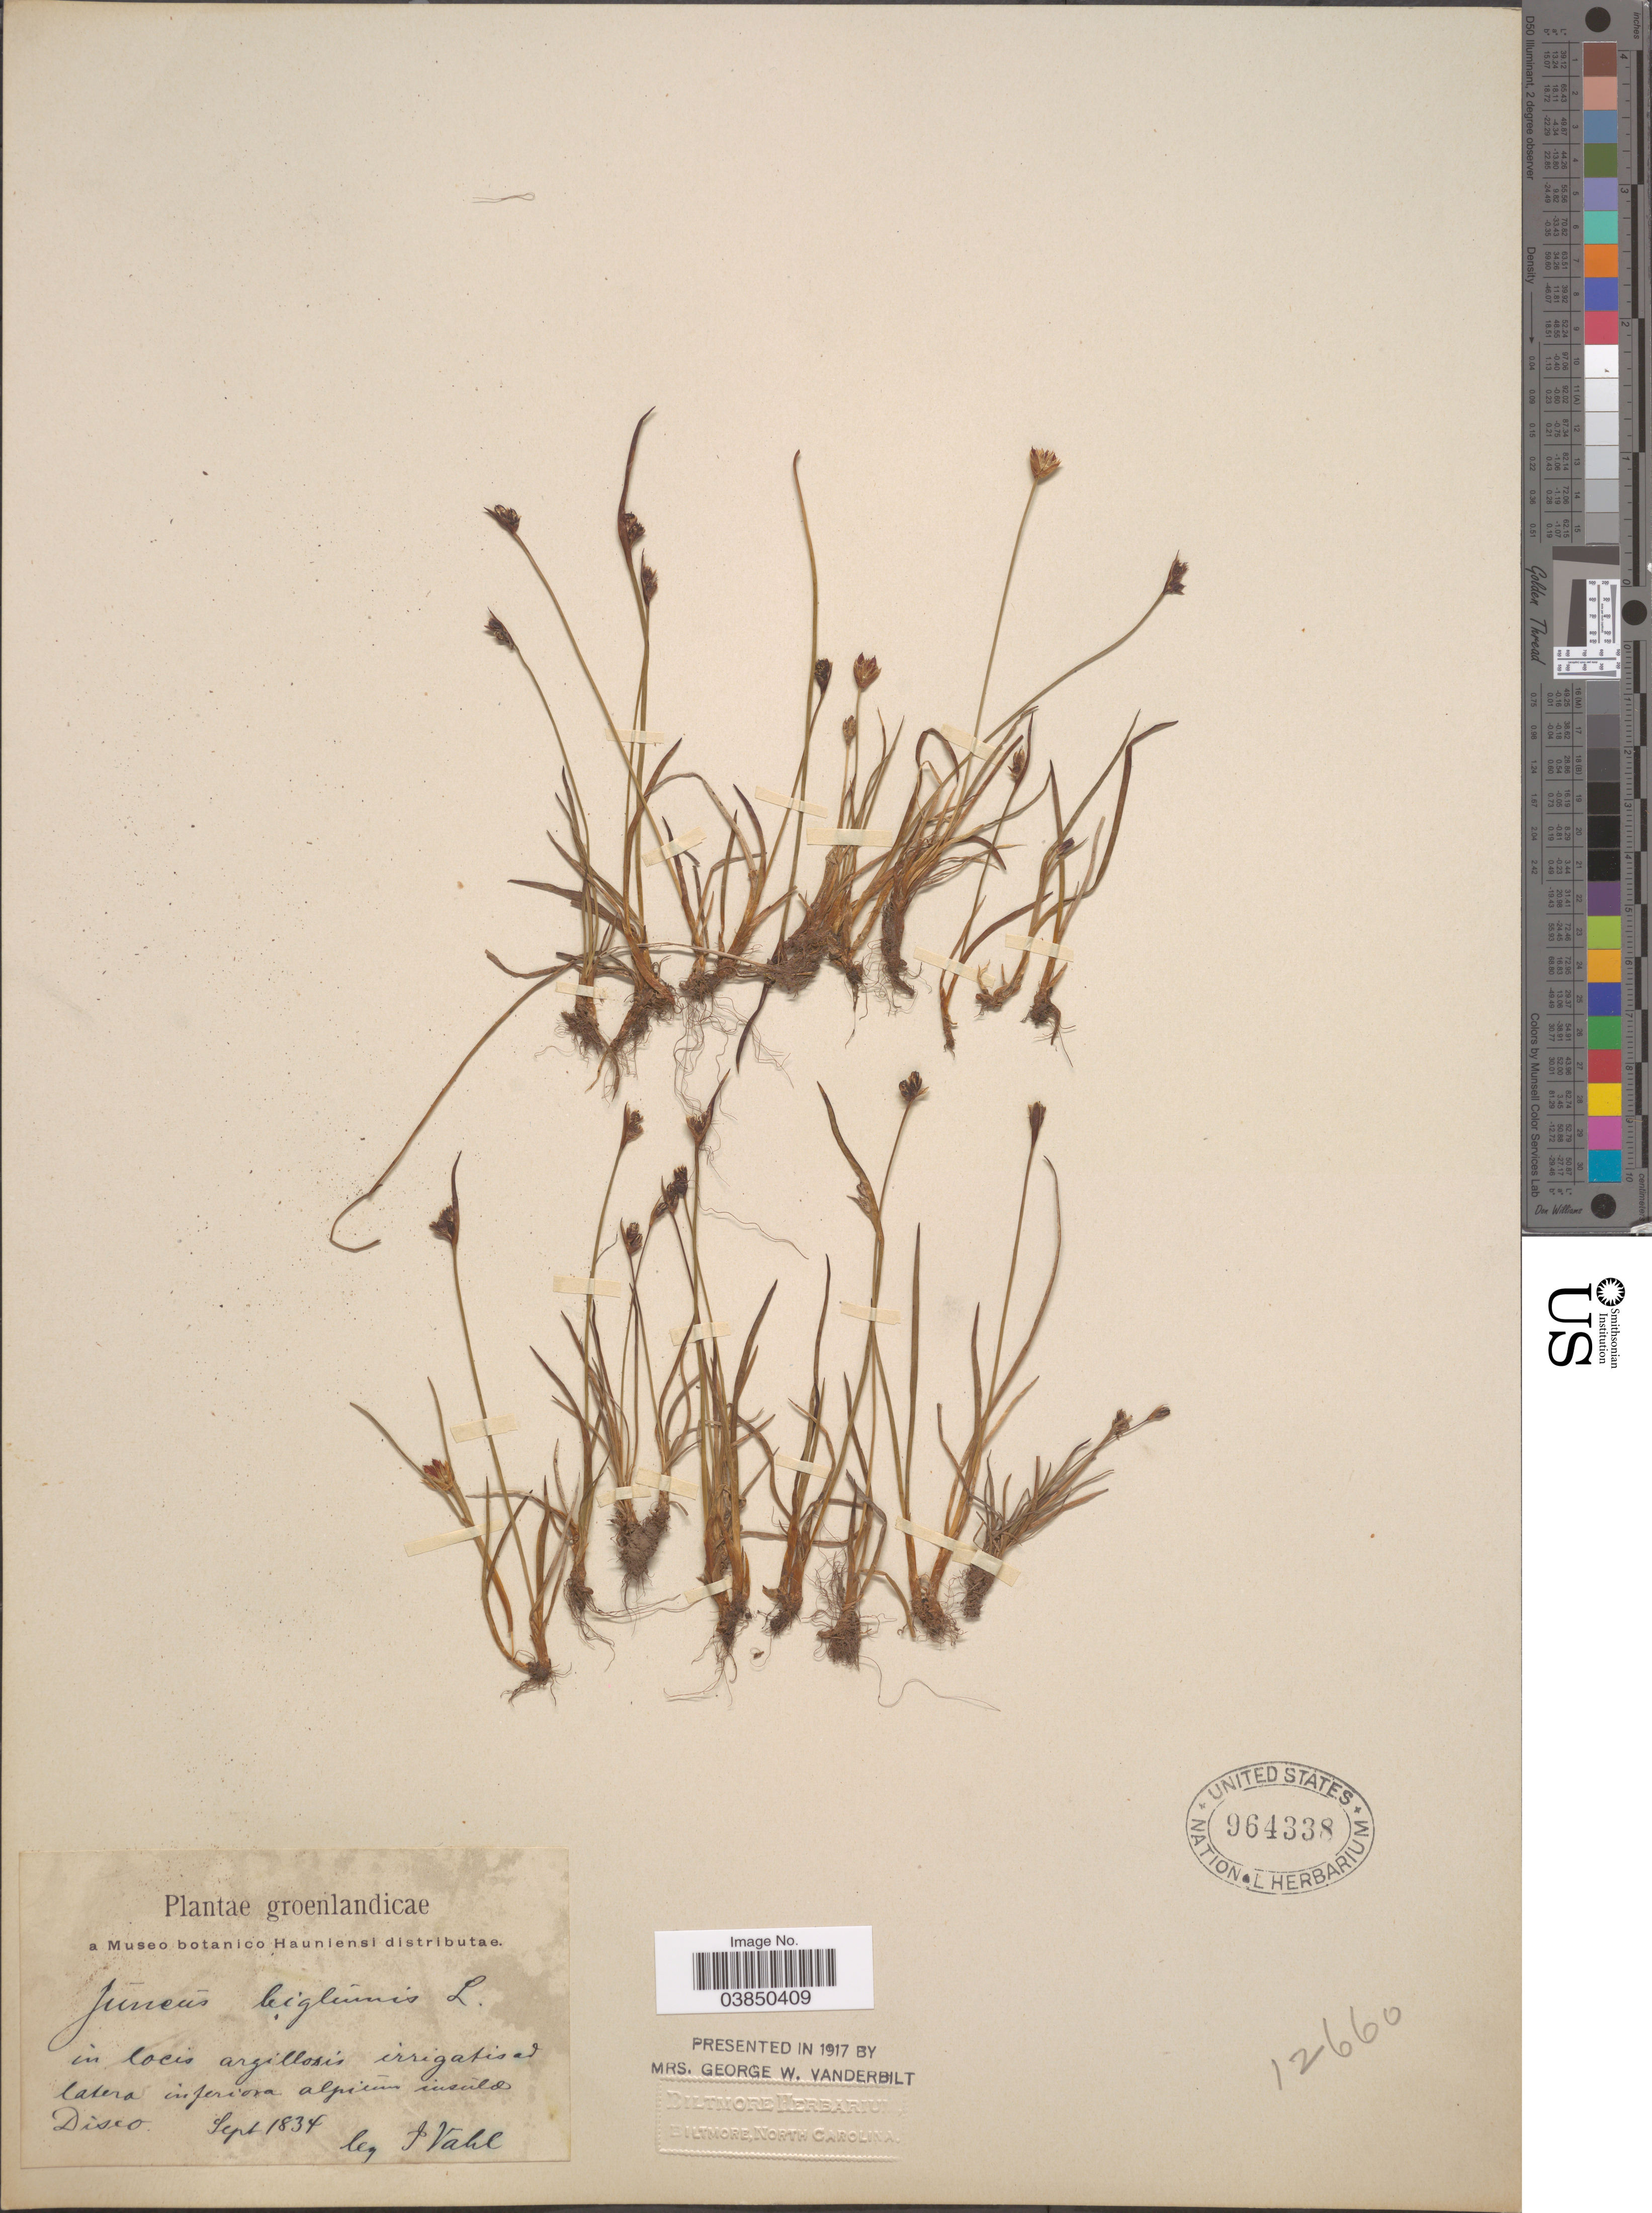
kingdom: Plantae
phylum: Tracheophyta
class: Liliopsida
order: Poales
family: Juncaceae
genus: Juncus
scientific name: Juncus biglumis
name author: L.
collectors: J. Vahl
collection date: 1834-09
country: Greenland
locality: In locis argillosis irrigatis ad latera inferiora alpium insulae. Disco.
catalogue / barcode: US 964338